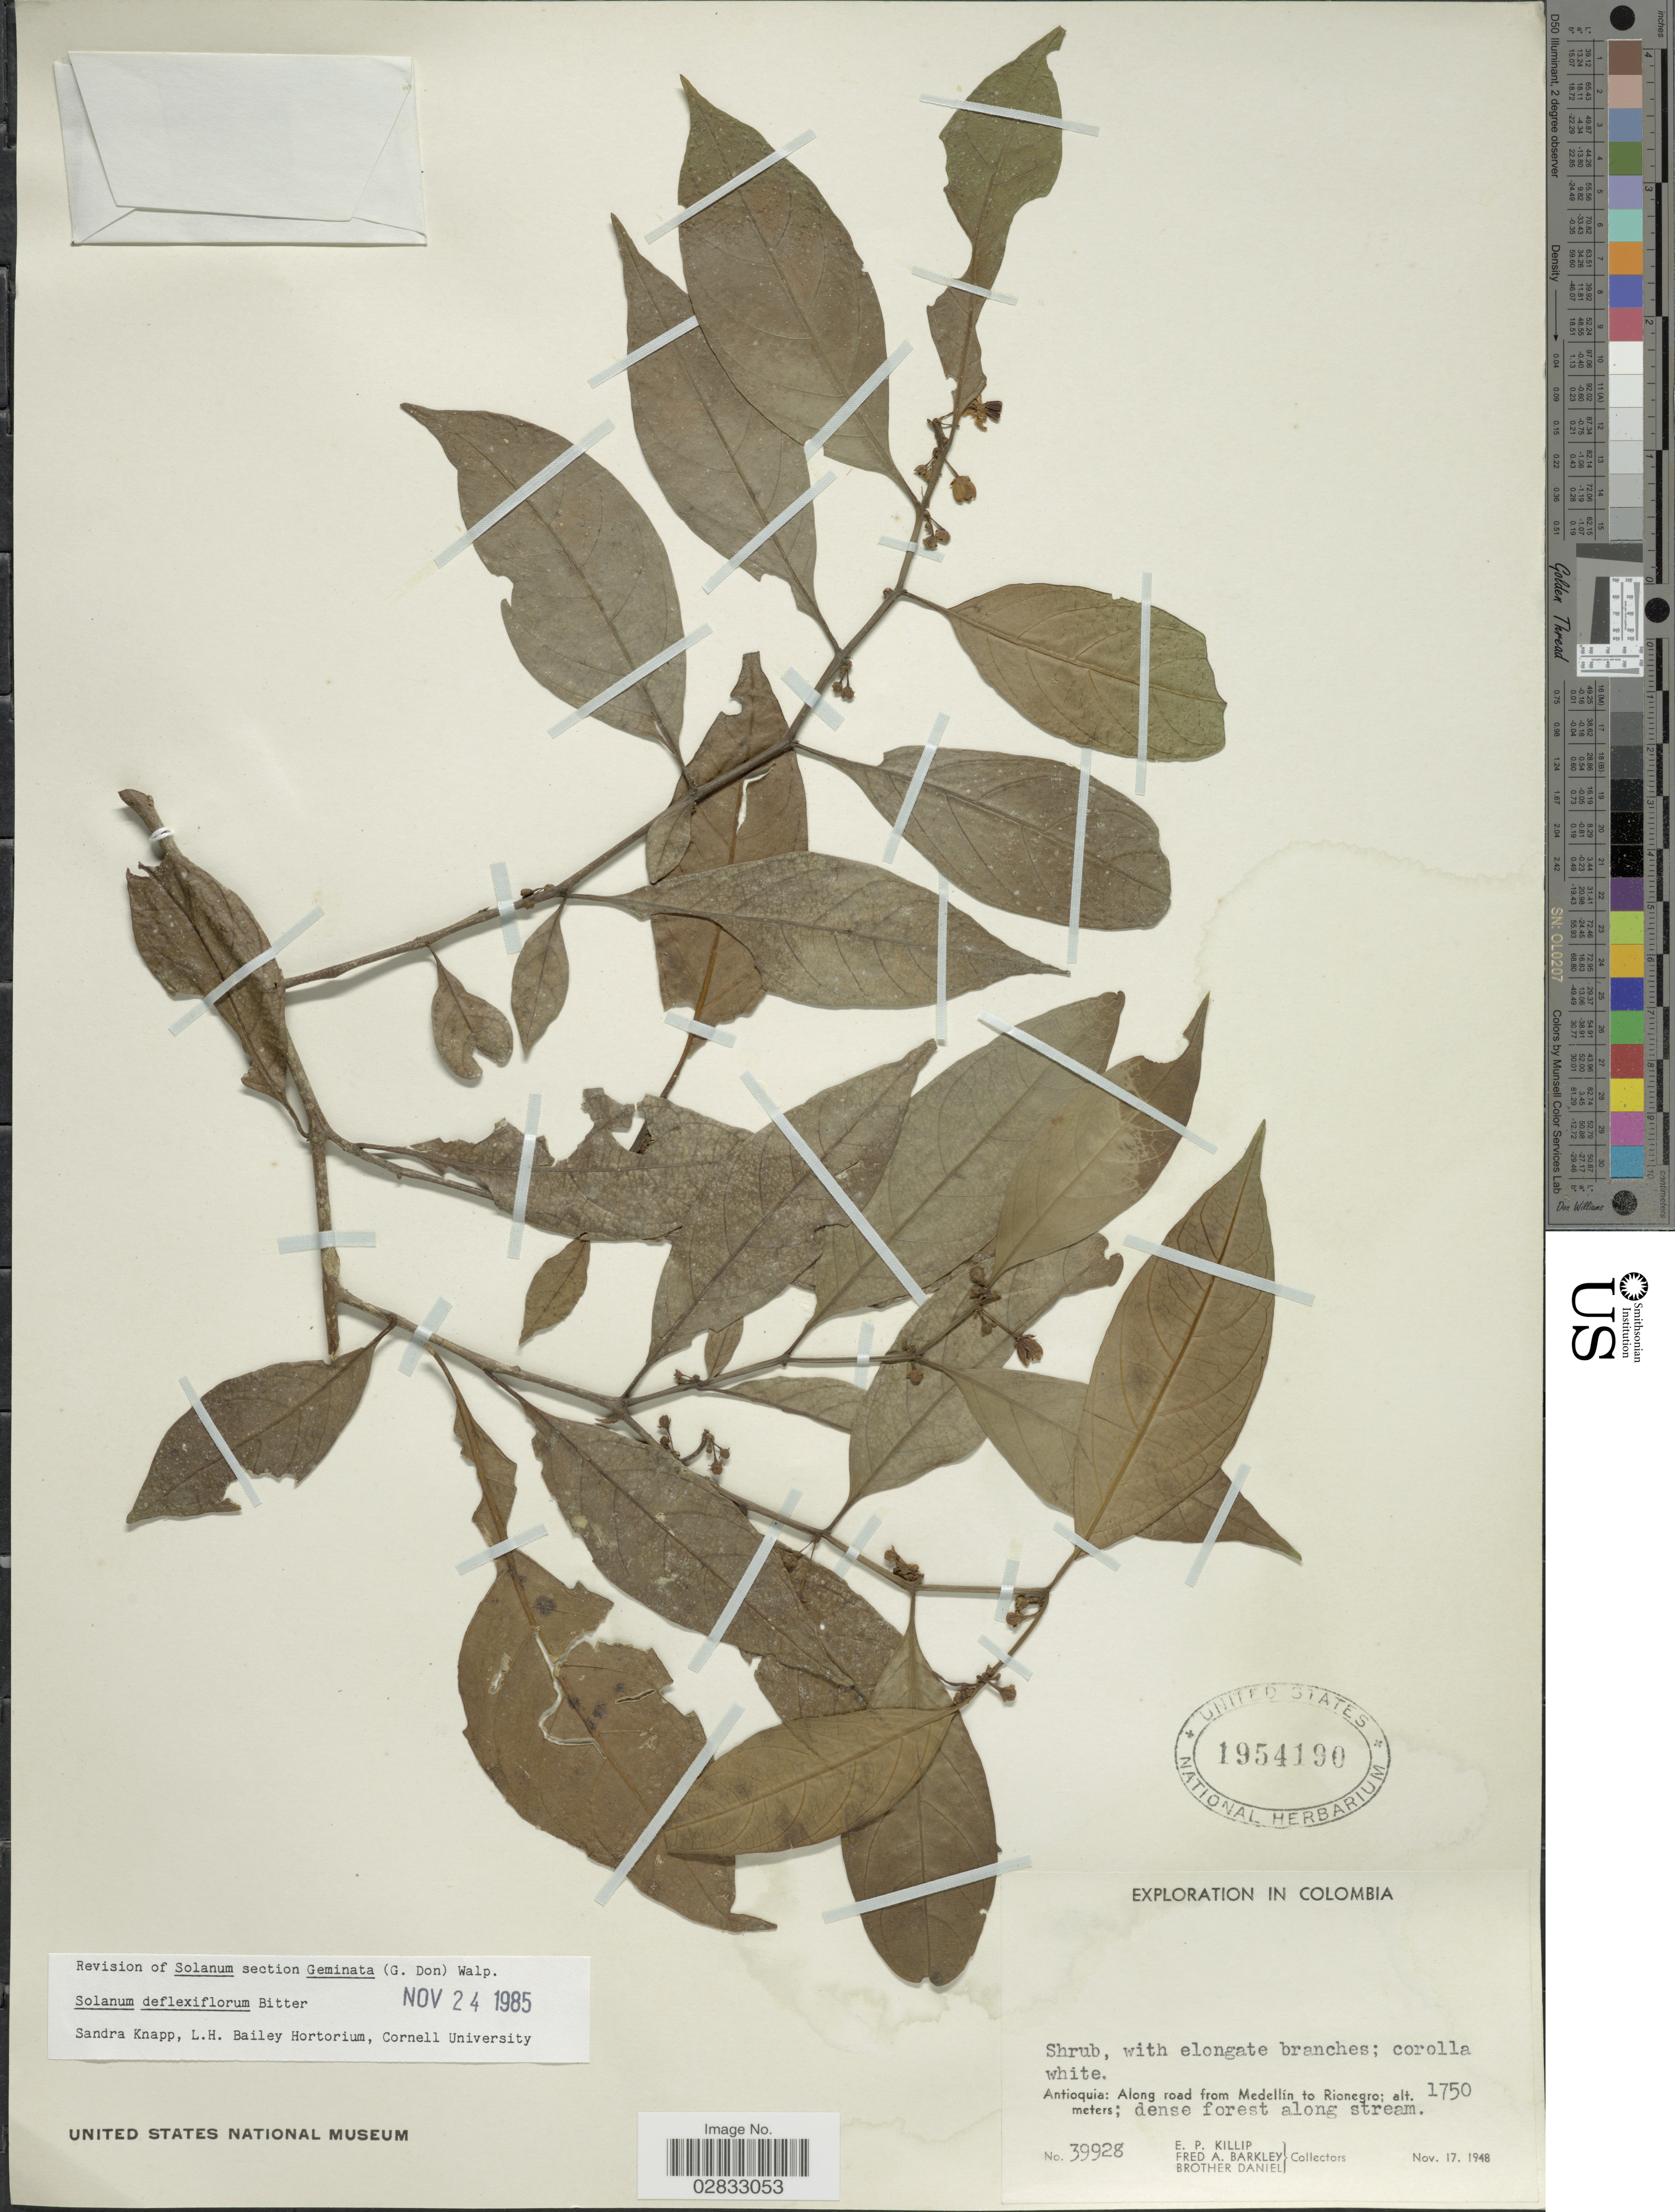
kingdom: Plantae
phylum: Tracheophyta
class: Magnoliopsida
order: Solanales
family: Solanaceae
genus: Solanum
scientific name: Solanum deflexiflorum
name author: Bitter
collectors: E. P. Killip, F. A. Barkley & Bro. Daniel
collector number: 39928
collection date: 1948-11-17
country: Colombia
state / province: Antioquia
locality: Along road from Medellín to Rionegro.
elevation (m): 1750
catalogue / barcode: US 1954190